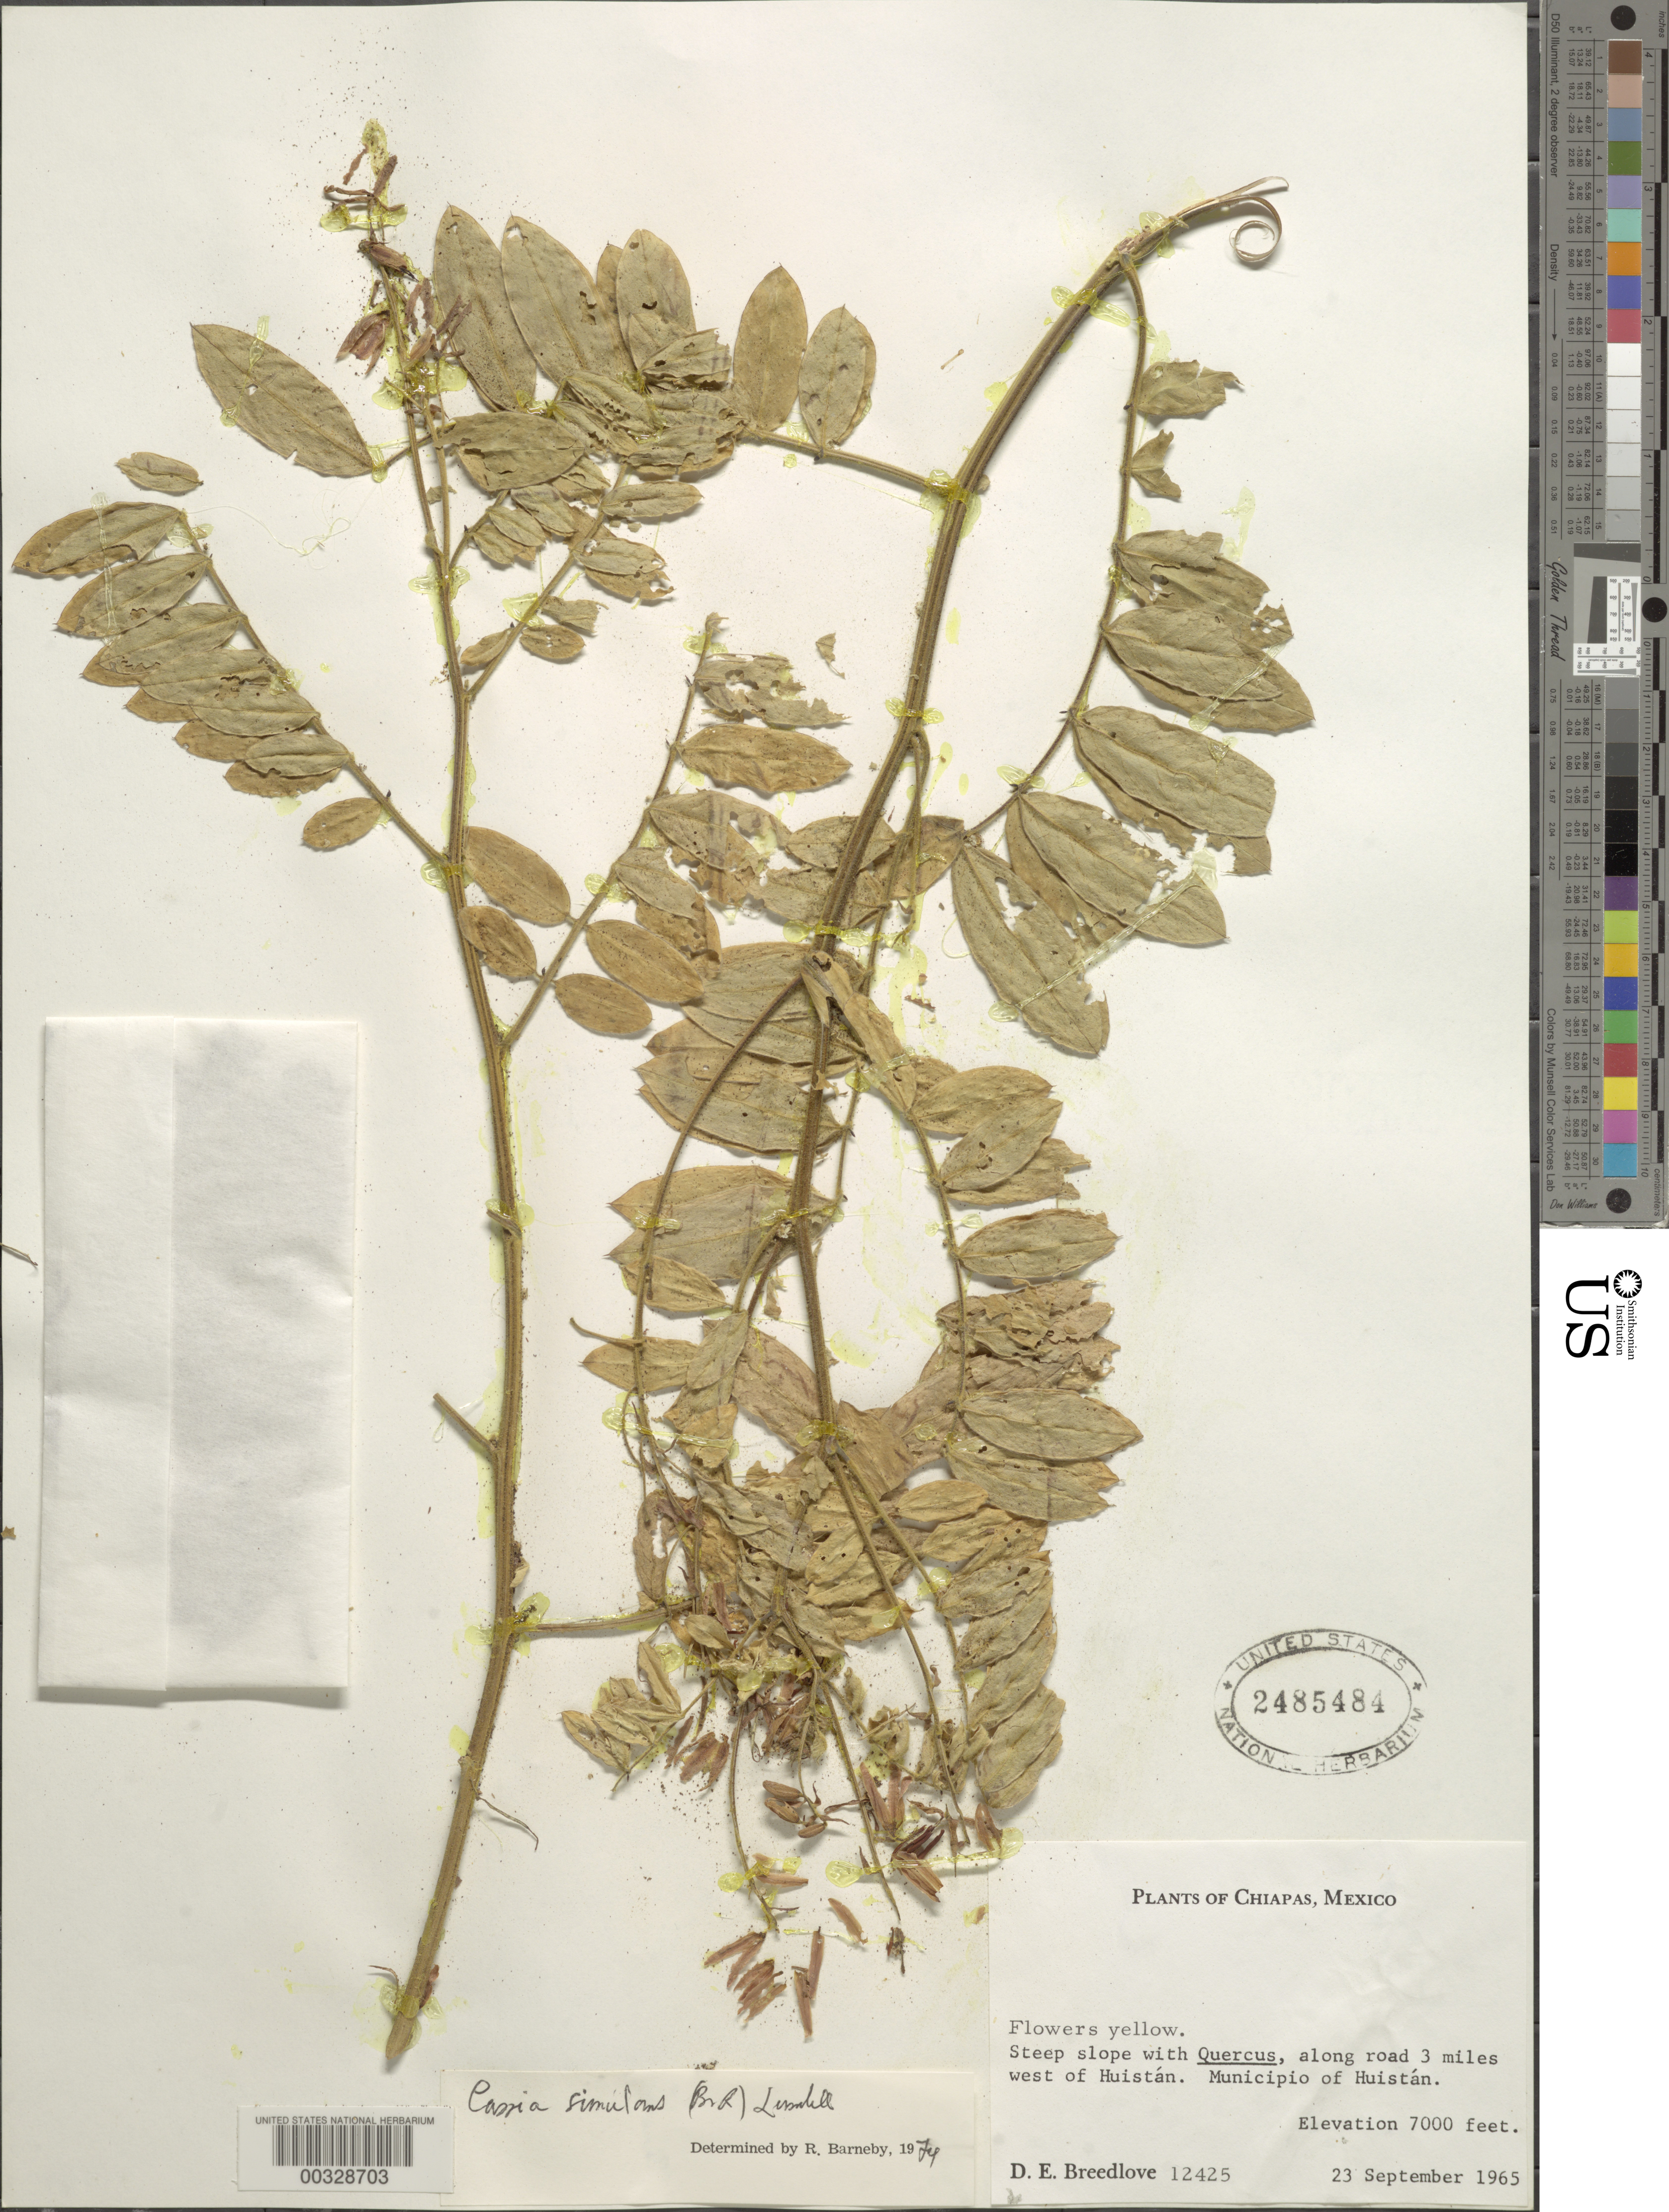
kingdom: Plantae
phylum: Tracheophyta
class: Magnoliopsida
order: Fabales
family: Fabaceae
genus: Senna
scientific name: Senna foetidissima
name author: (Ruiz & Pav. ex G. Don) H.S. Irwin & Barneby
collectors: D. E. Breedlove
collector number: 12425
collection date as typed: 23 Sep 1965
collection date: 1965-09-23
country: Mexico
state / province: Chiapas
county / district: Huixtán ?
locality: Huistan Mun. (?), along road 3 mi W of Huistan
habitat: Steep slope with trees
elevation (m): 2134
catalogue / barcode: US 2485484